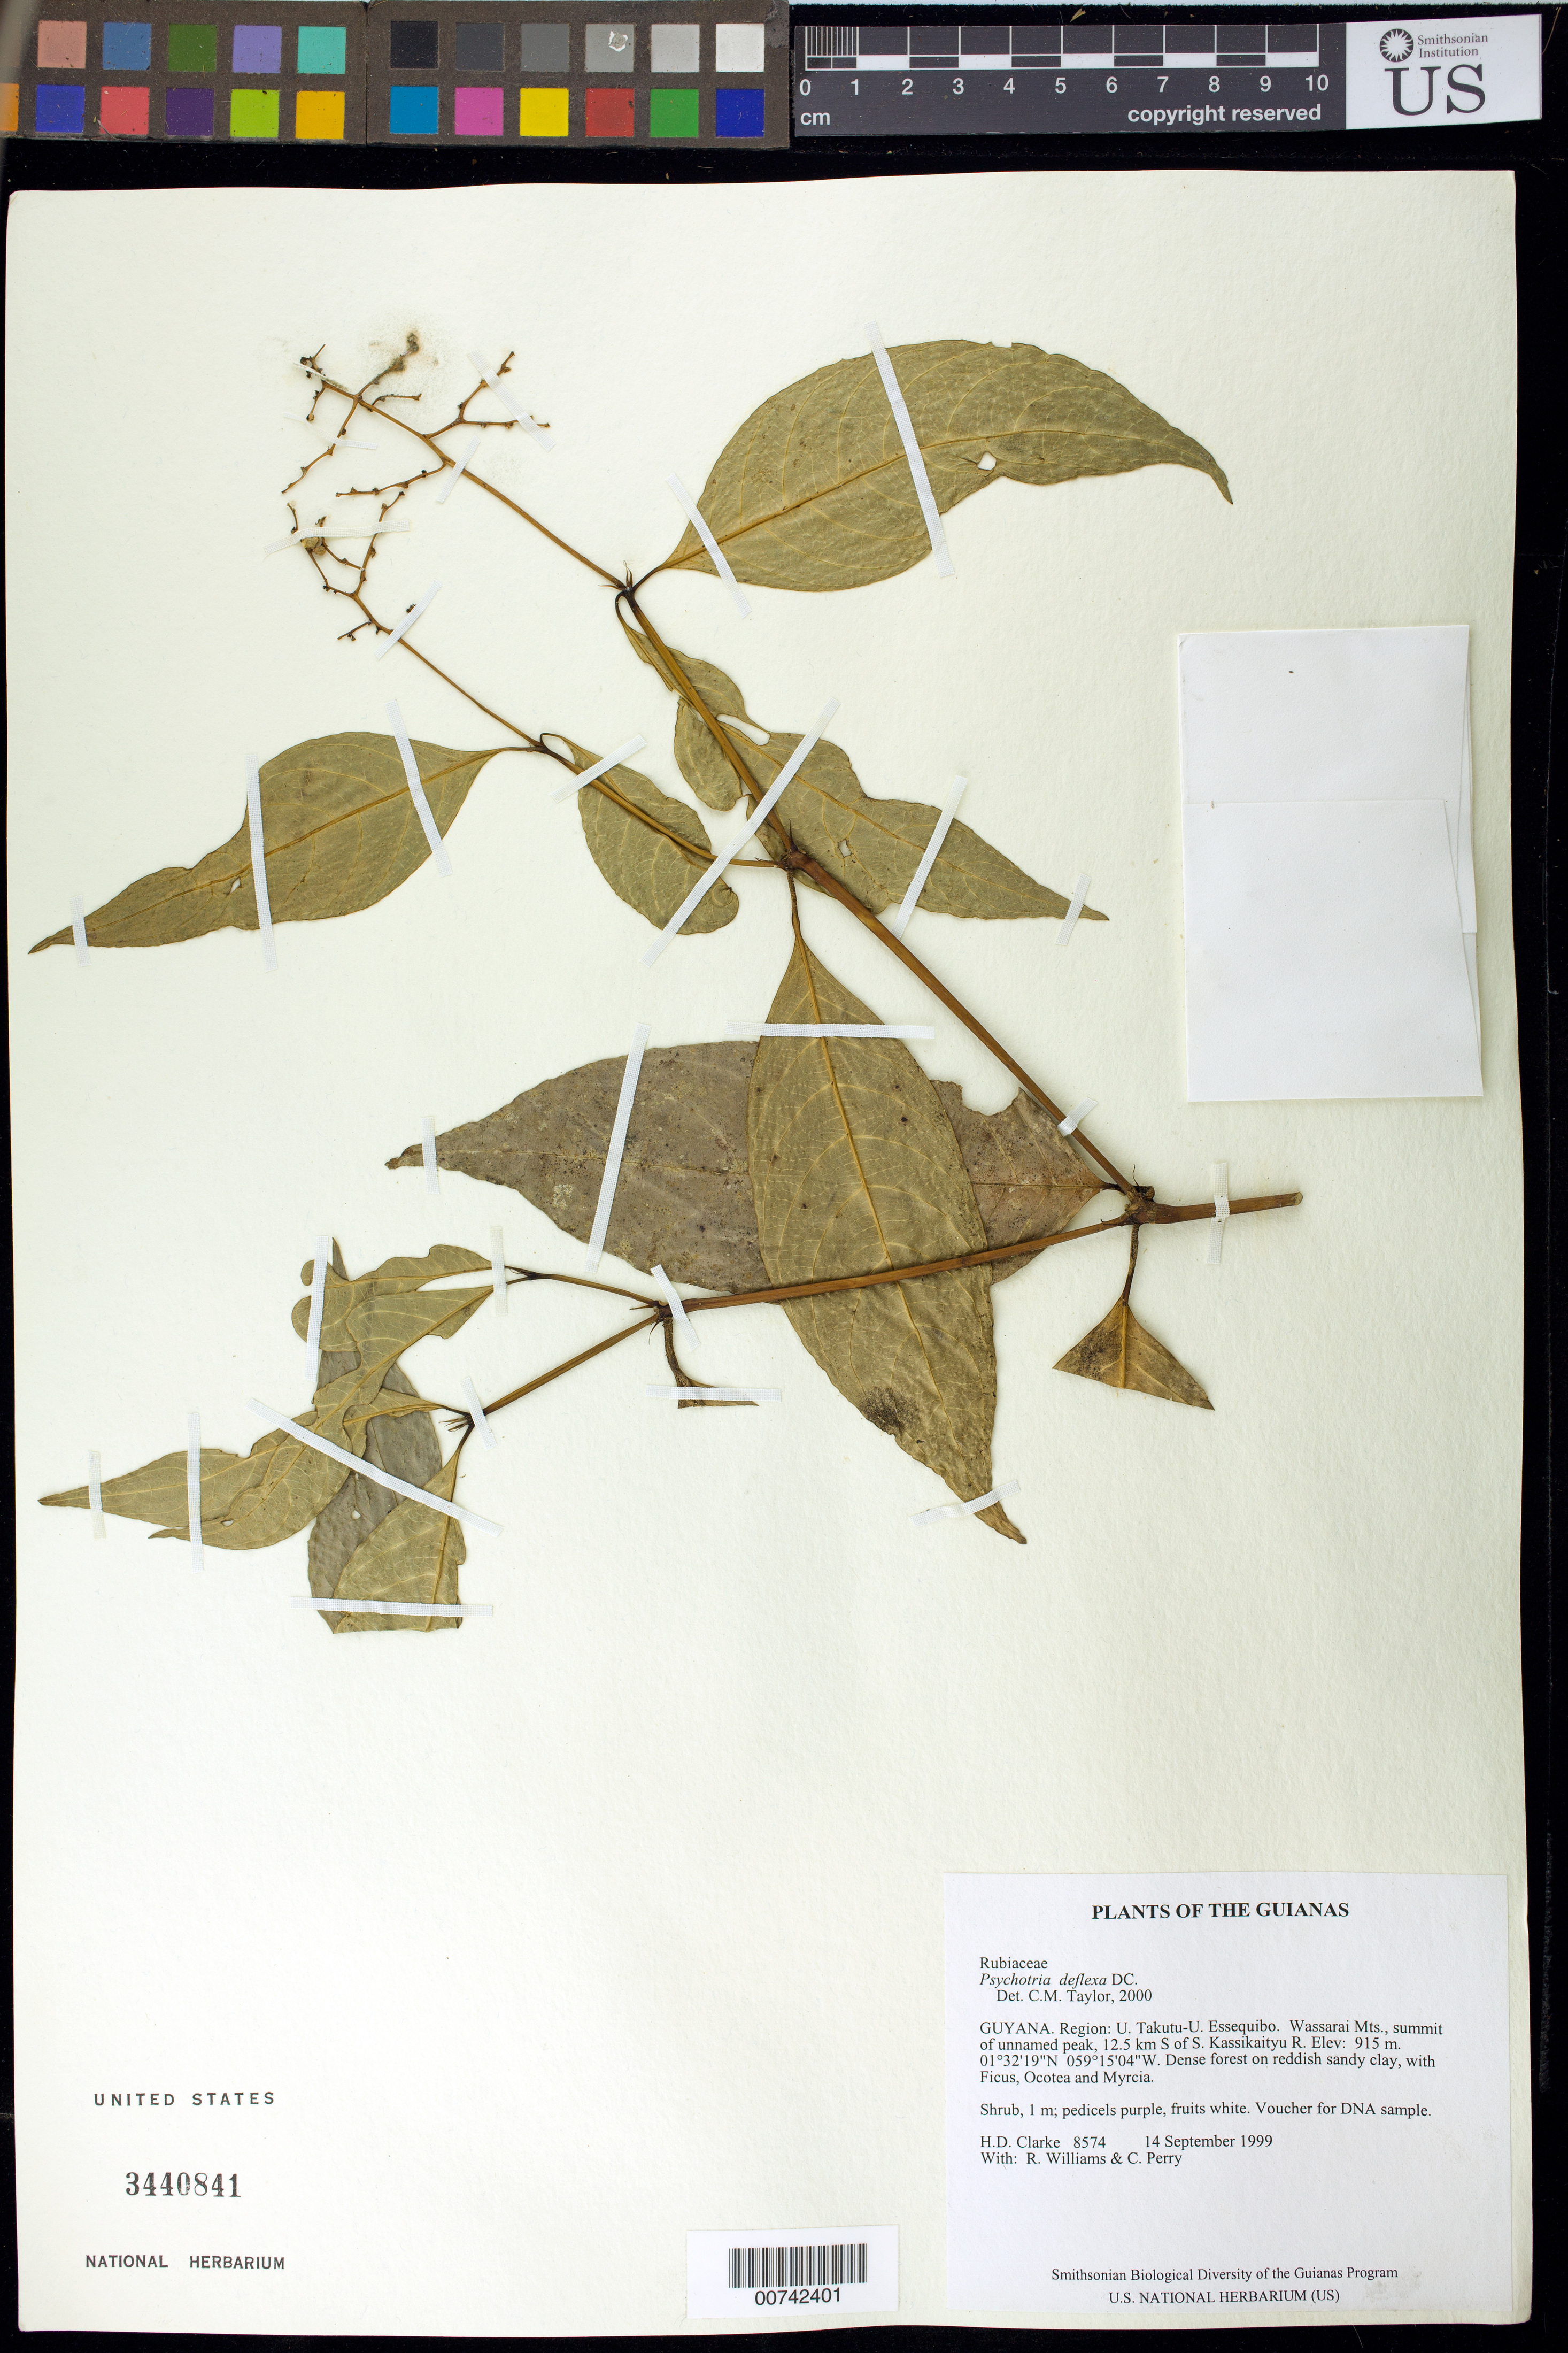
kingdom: Plantae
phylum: Tracheophyta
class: Magnoliopsida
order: Gentianales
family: Rubiaceae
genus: Palicourea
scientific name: Palicourea deflexa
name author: (DC.) Borhidi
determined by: Kirkbride, J. H., Jr.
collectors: H. D. Clarke, R. Williams & C. Perry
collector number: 8574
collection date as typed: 14 September 1999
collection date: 1999-09-14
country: Guyana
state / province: U. Takutu-U. Essequibo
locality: Wassarai Mts., summit of unnamed peak, 12.5 km S of S. Kassikaityu R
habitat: Dense forest on reddish sandy clay, with Ficus, Ocotea and Myrcia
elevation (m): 915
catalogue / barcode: US 3440841